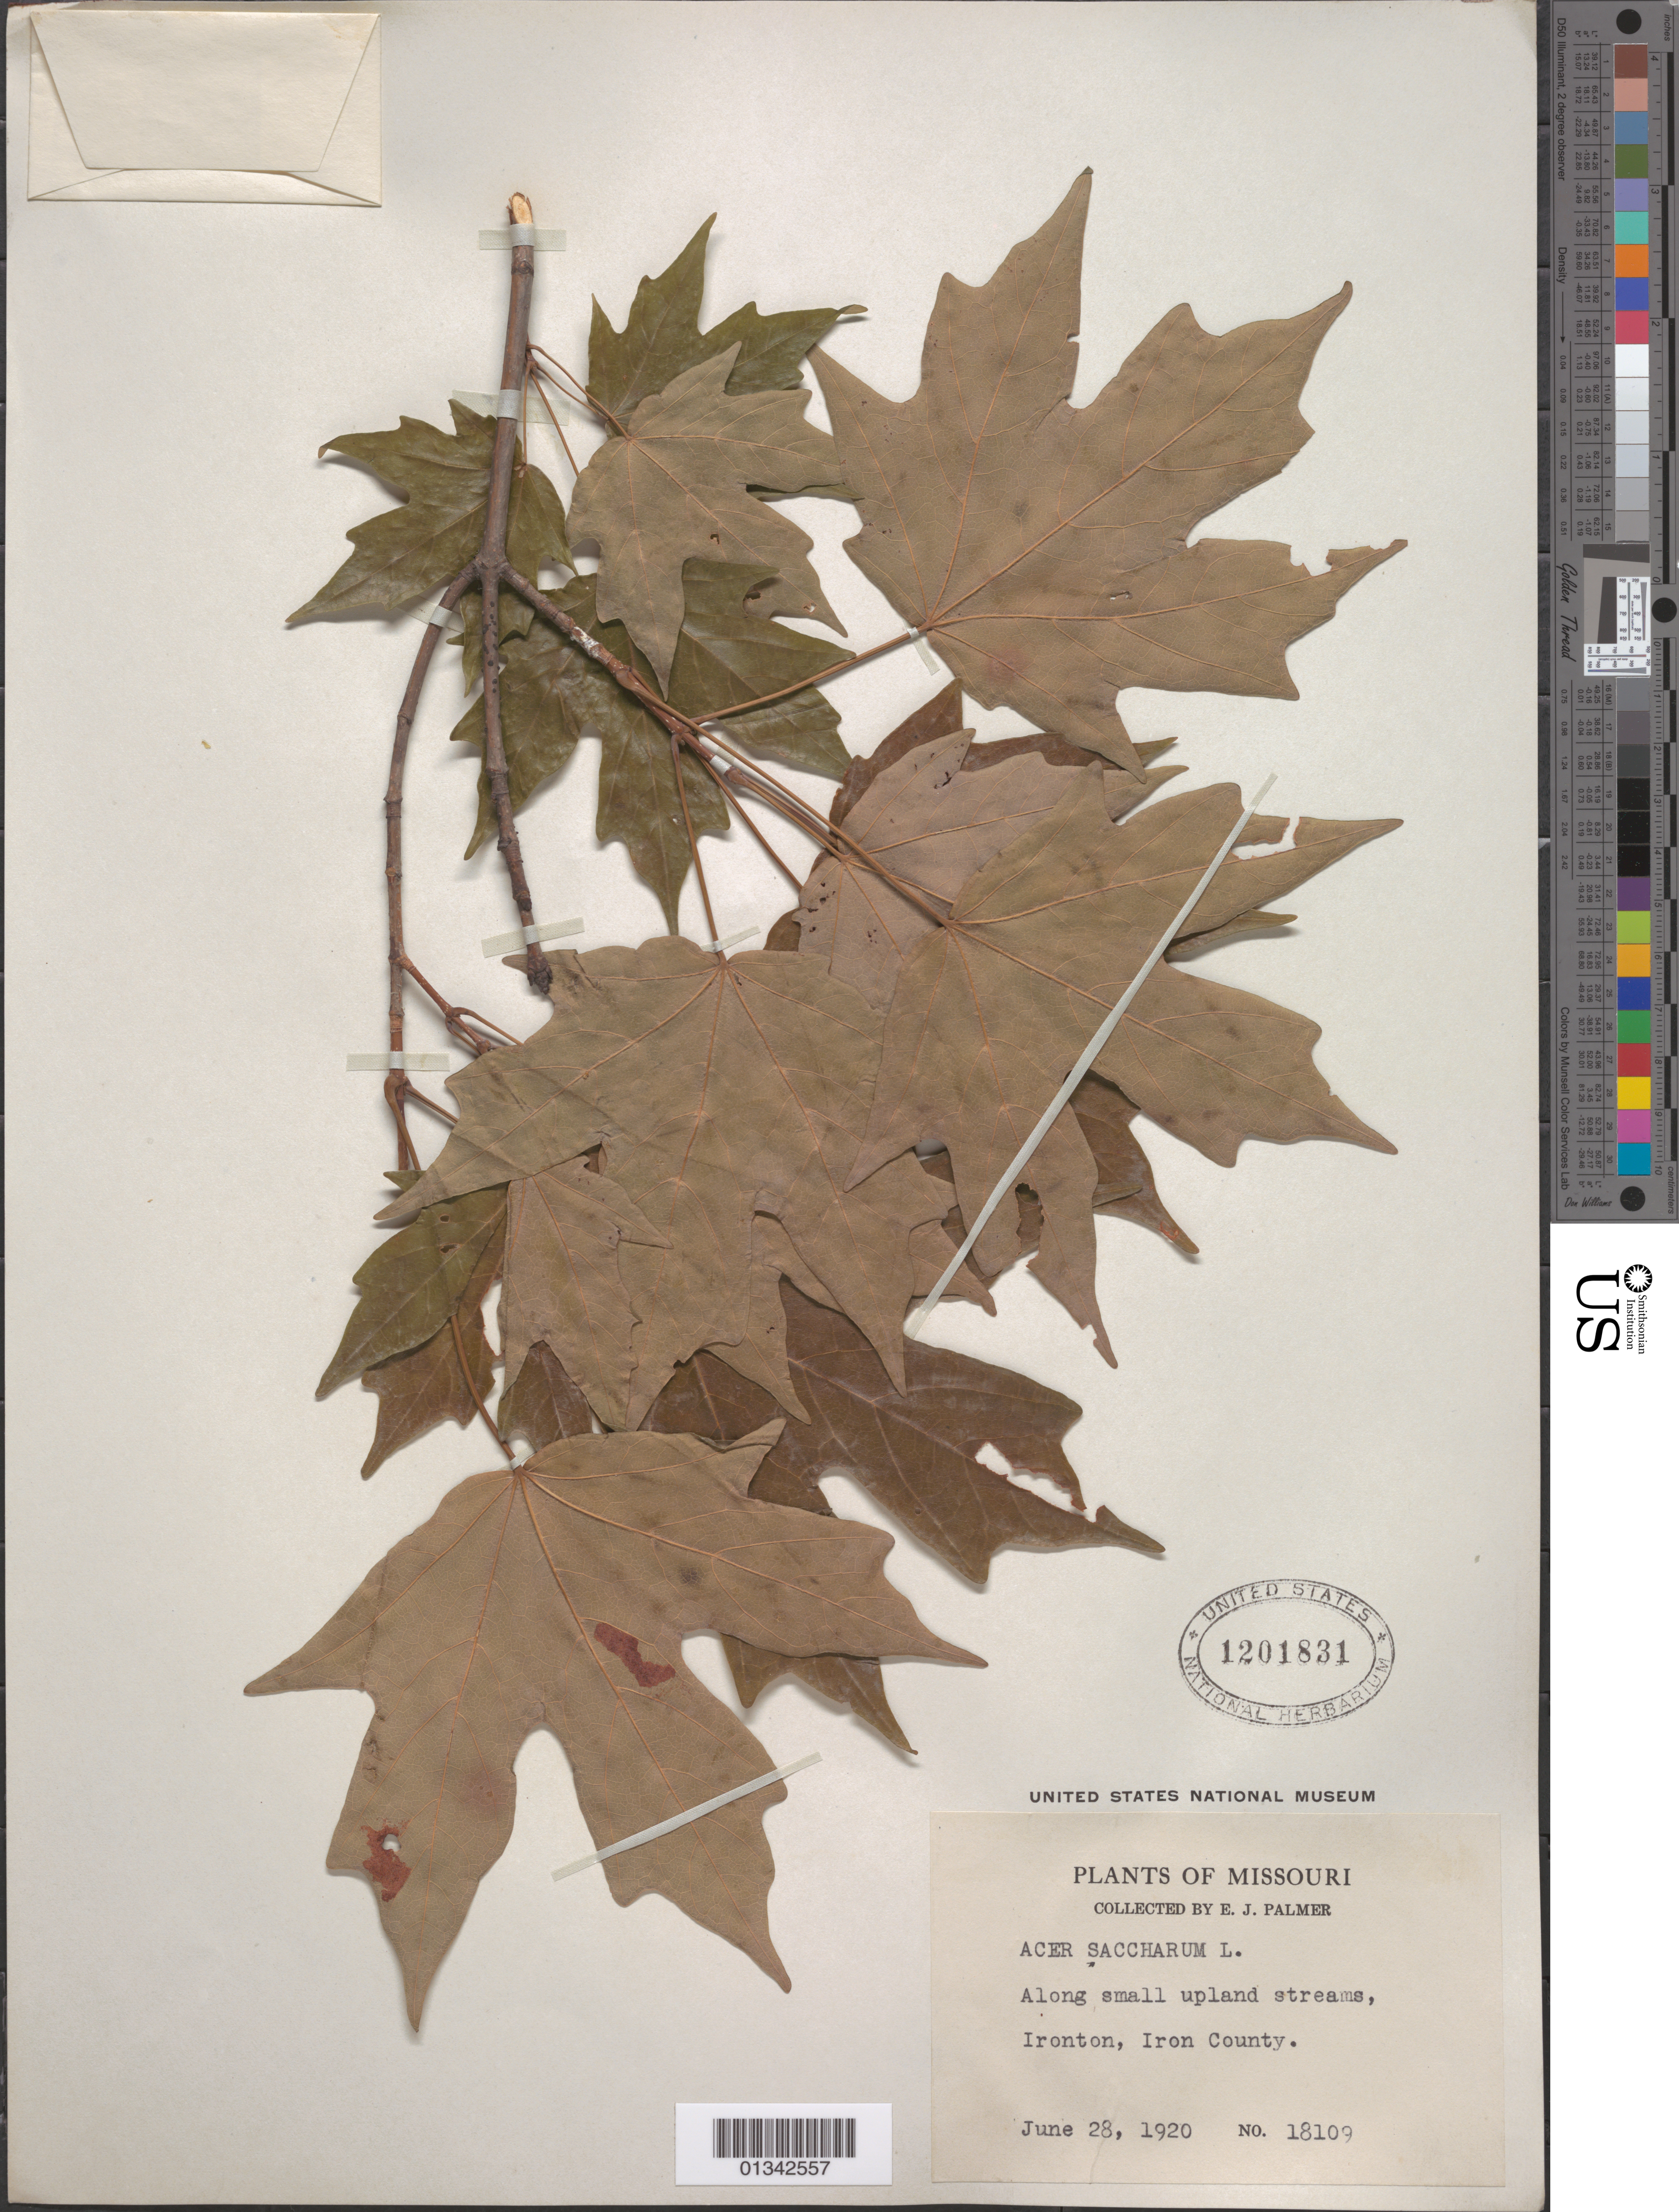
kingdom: Plantae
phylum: Tracheophyta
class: Magnoliopsida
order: Sapindales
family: Sapindaceae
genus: Acer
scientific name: Acer saccharum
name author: Marshall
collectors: E. J. Palmer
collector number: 18109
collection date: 1920-06-28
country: United States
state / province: Missouri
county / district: Iron County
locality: Ironton, Iron County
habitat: Along small upland stream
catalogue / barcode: US 1201831